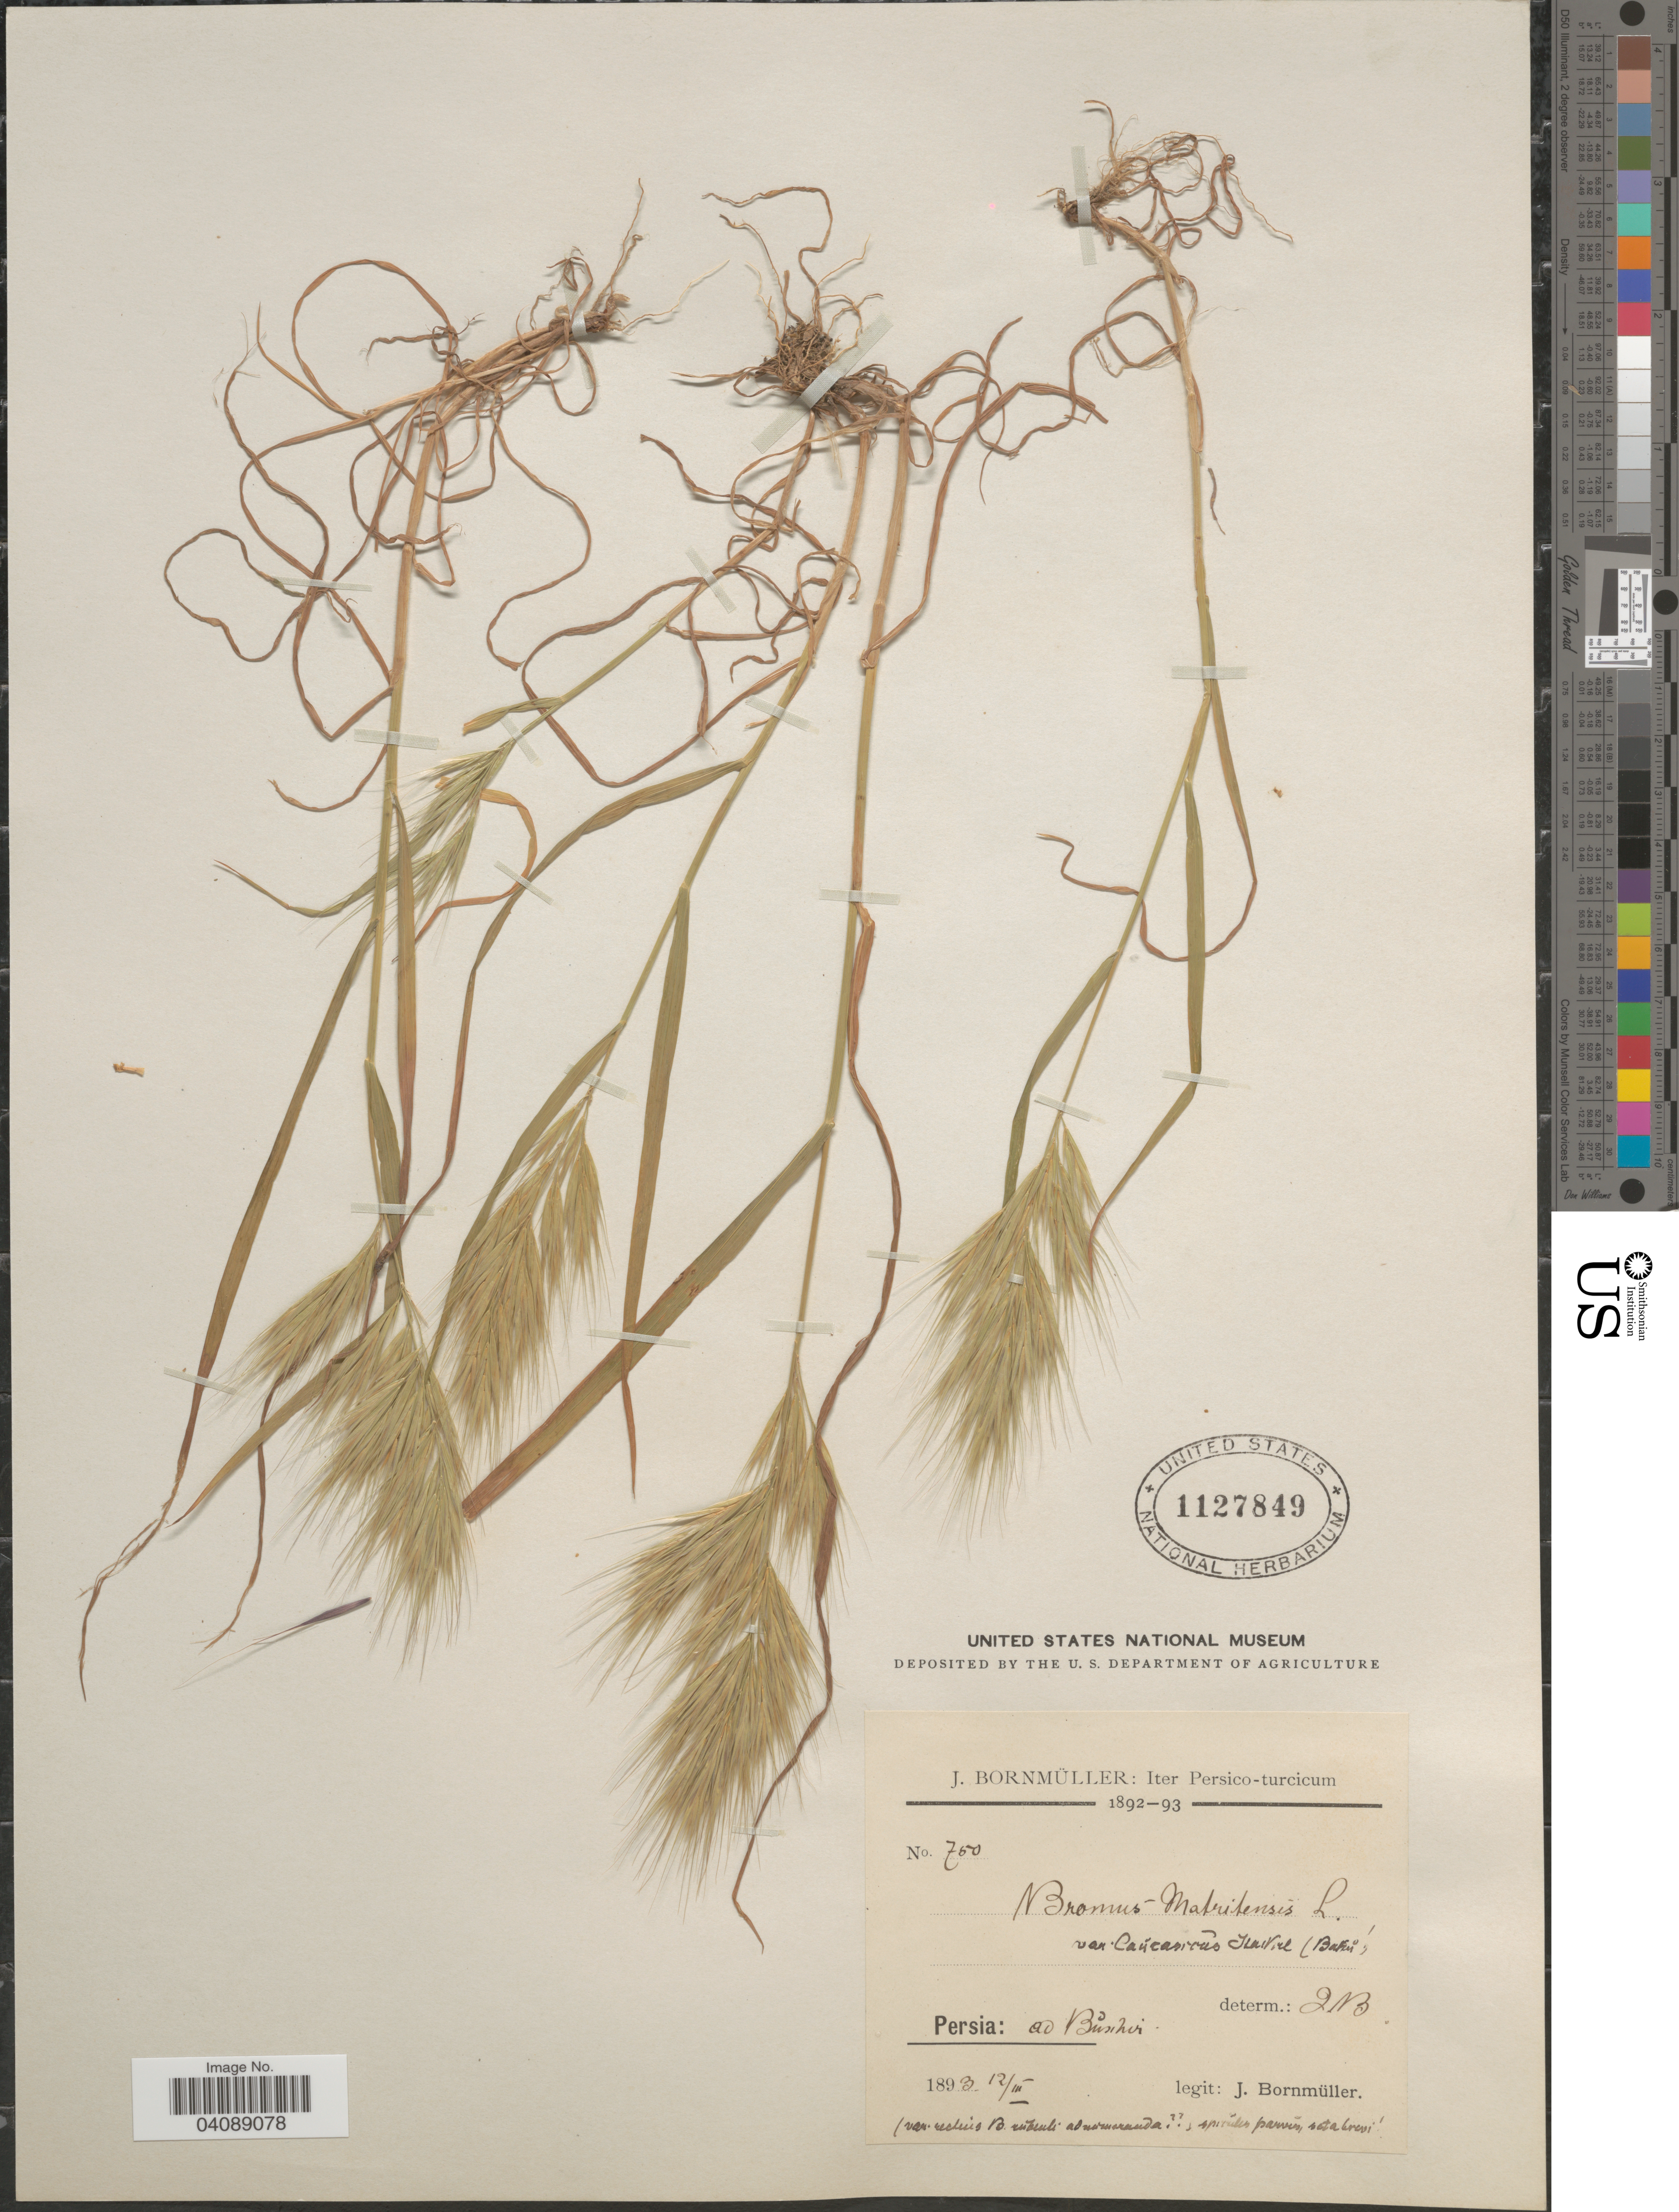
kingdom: Plantae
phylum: Tracheophyta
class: Liliopsida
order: Poales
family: Poaceae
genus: Bromus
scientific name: Bromus madritensis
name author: L.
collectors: J. Bornmüller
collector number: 750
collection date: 1893-03-12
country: Iran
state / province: Bushehr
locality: Iter Persco-turcicum 1892-93. Persia: ad Bůsiher.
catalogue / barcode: US 1127849